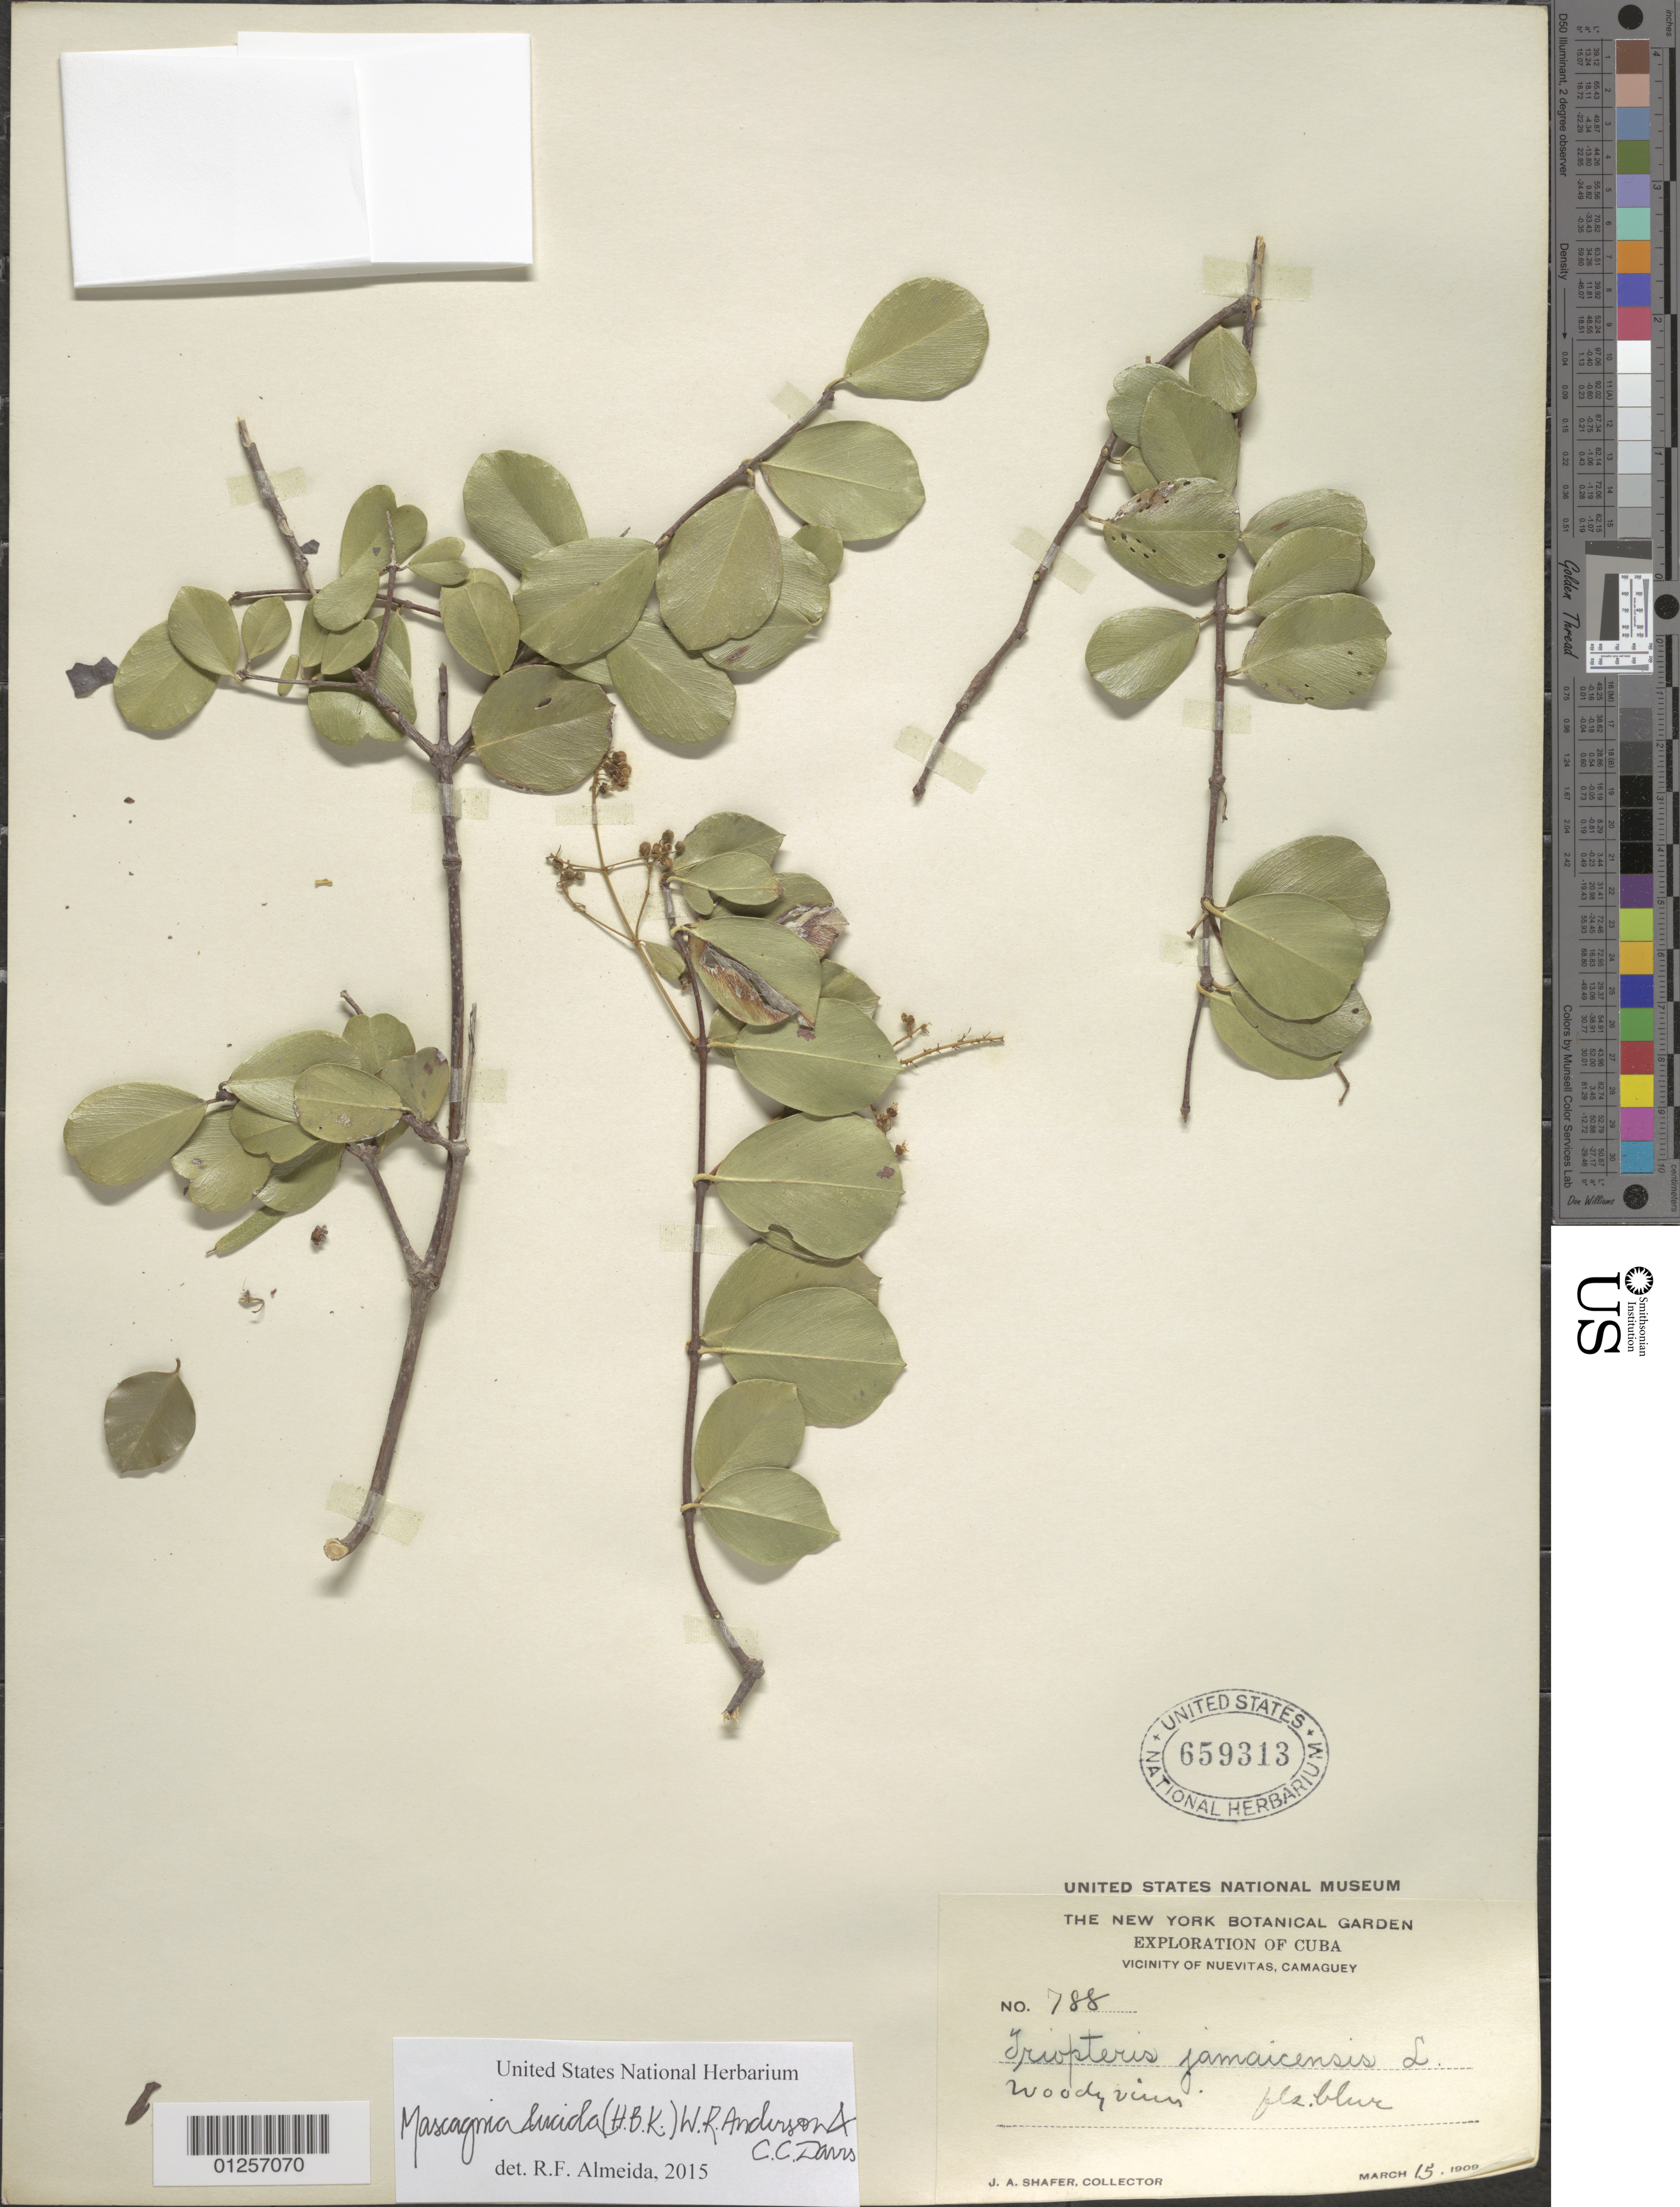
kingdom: Plantae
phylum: Tracheophyta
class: Magnoliopsida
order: Malpighiales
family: Malpighiaceae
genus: Mascagnia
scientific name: Mascagnia lucida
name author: (Kunth) W.R. Anderson & C. Davis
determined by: De Almeida, R. F., (HUEFS), Universidade Estadual de Feira de Santana (BRAZIL)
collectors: J. A. Shafer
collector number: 788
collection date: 1909-03-15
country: Cuba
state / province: Camagüey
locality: Nuevitas vicinity.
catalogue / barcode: US 659313